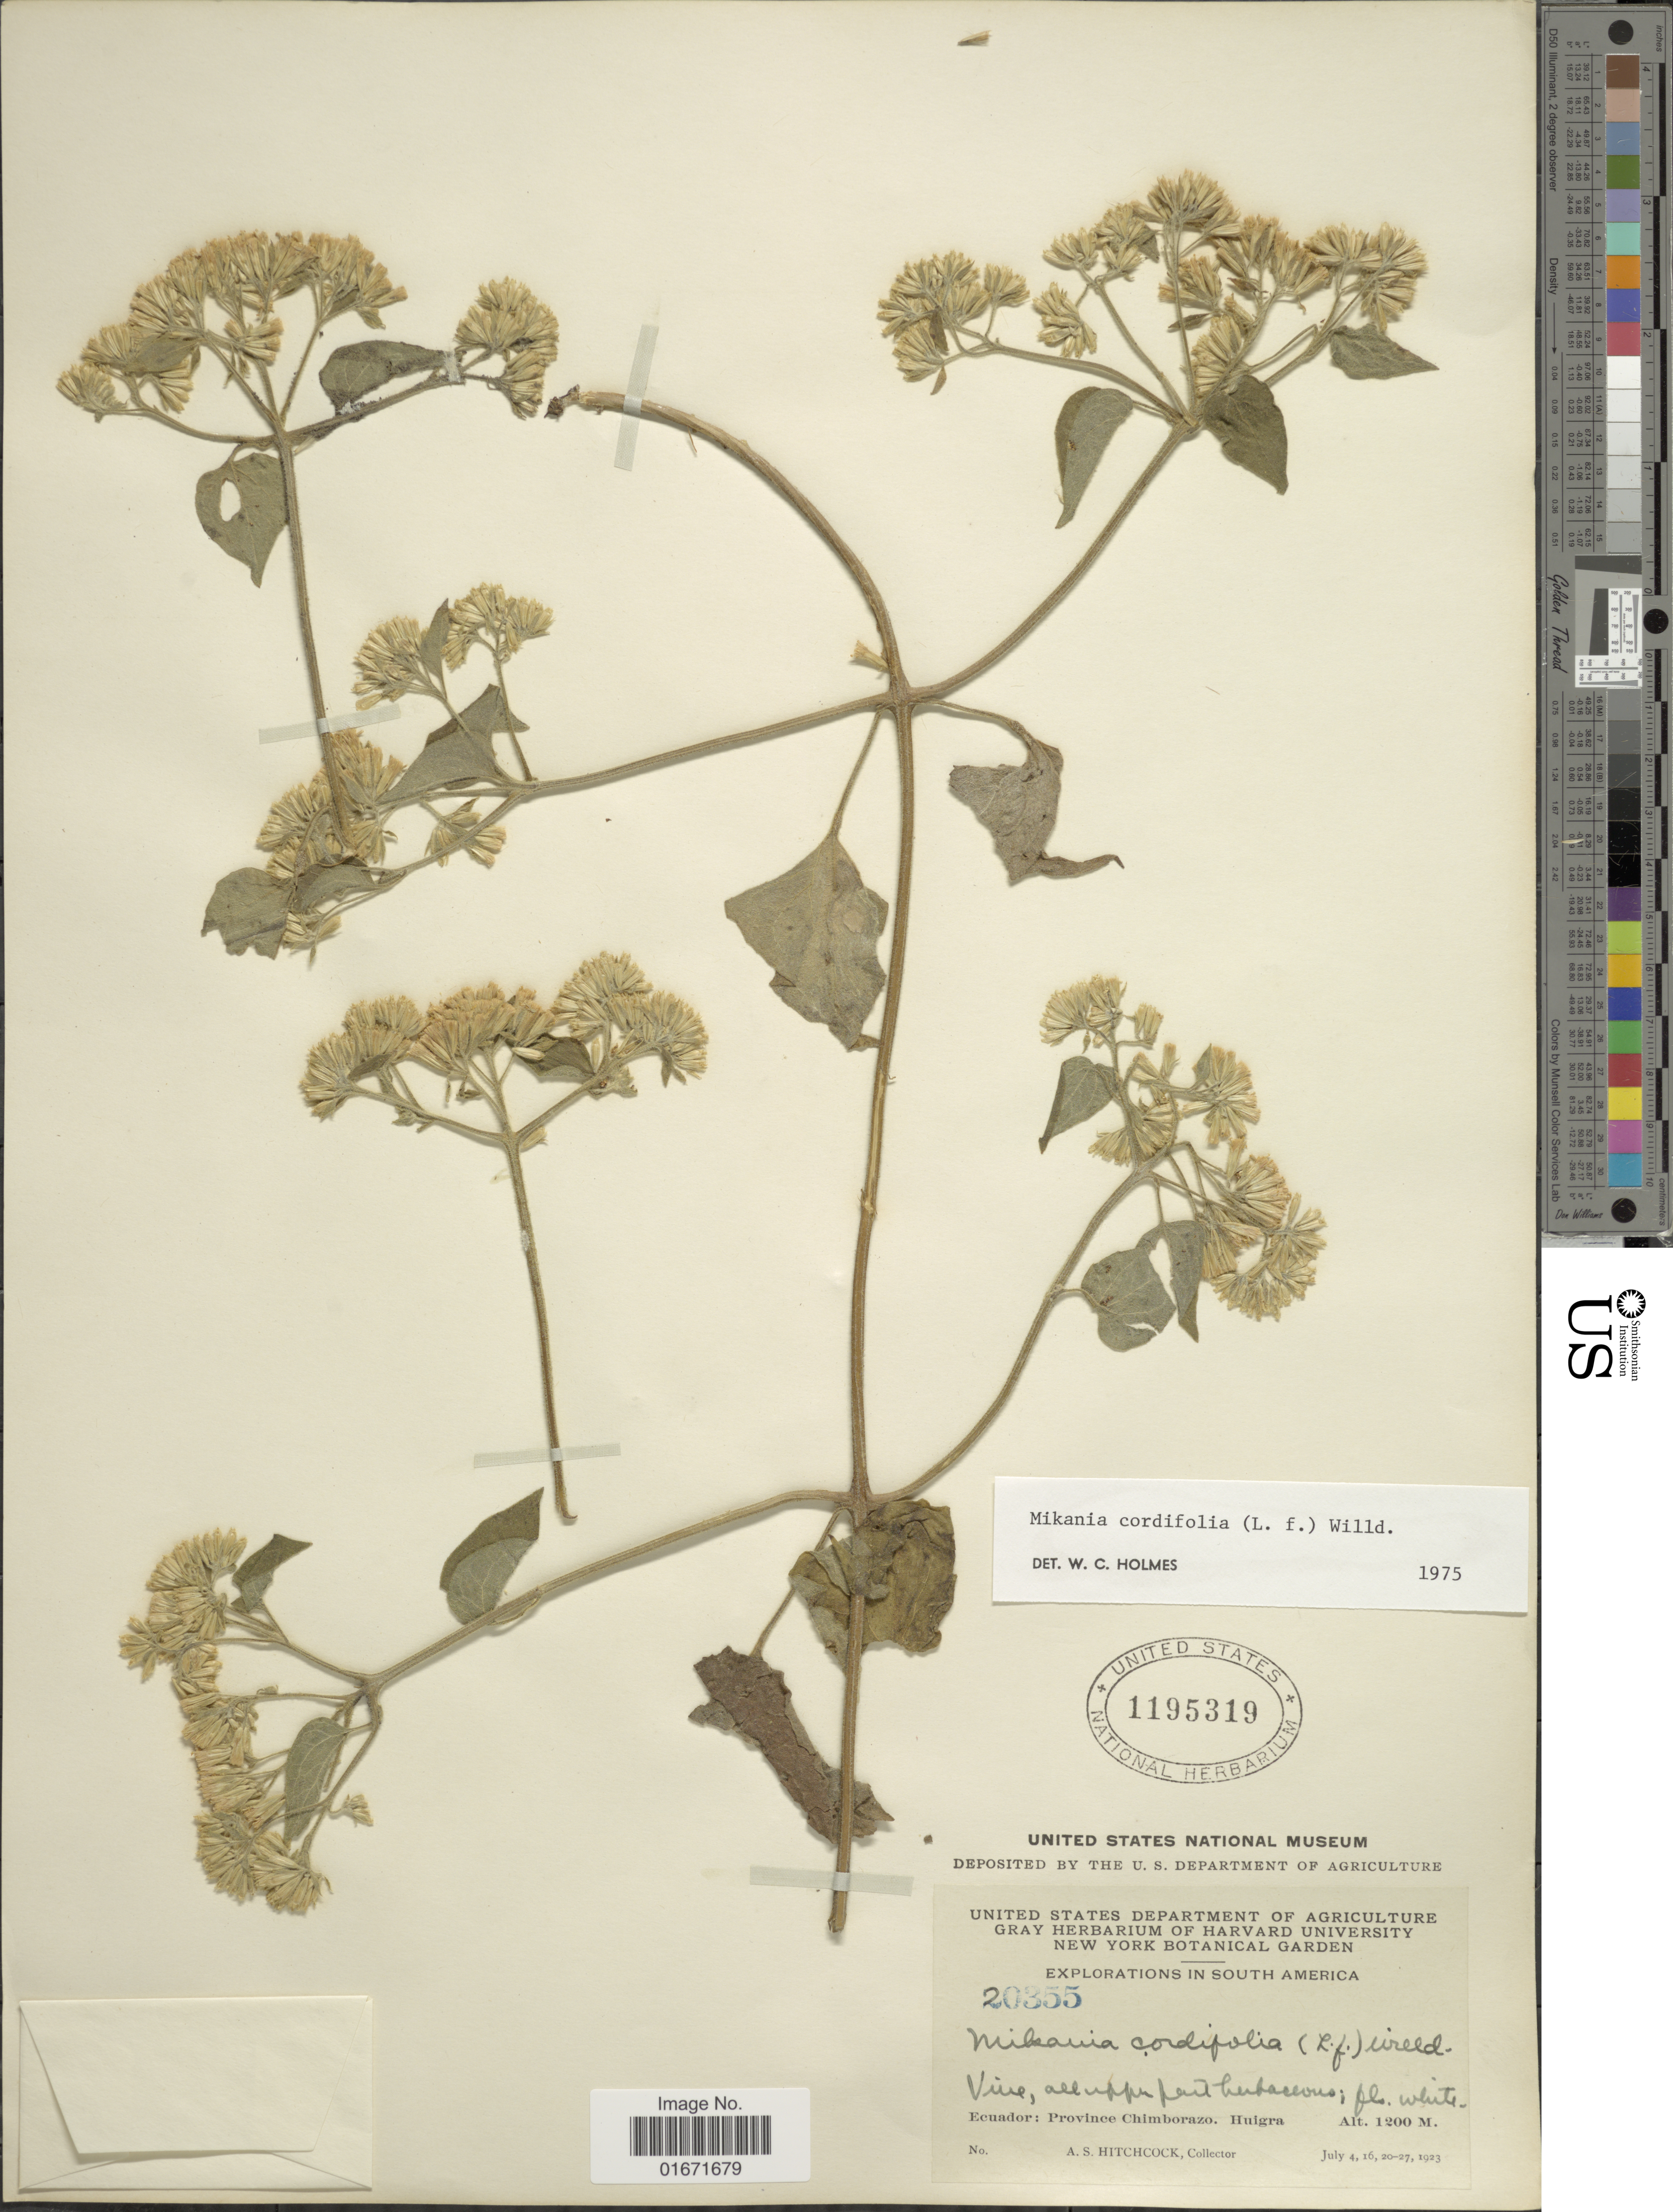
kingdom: Plantae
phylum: Tracheophyta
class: Magnoliopsida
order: Asterales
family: Asteraceae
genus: Mikania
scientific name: Mikania cordifolia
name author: Kunth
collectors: A. S. Hitchcock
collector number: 20355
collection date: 1923-07-04/1923-07-27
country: Ecuador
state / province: Chimborazo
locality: Ecuador: Province Chimborazo. Huigra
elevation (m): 1200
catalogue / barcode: US 1195319